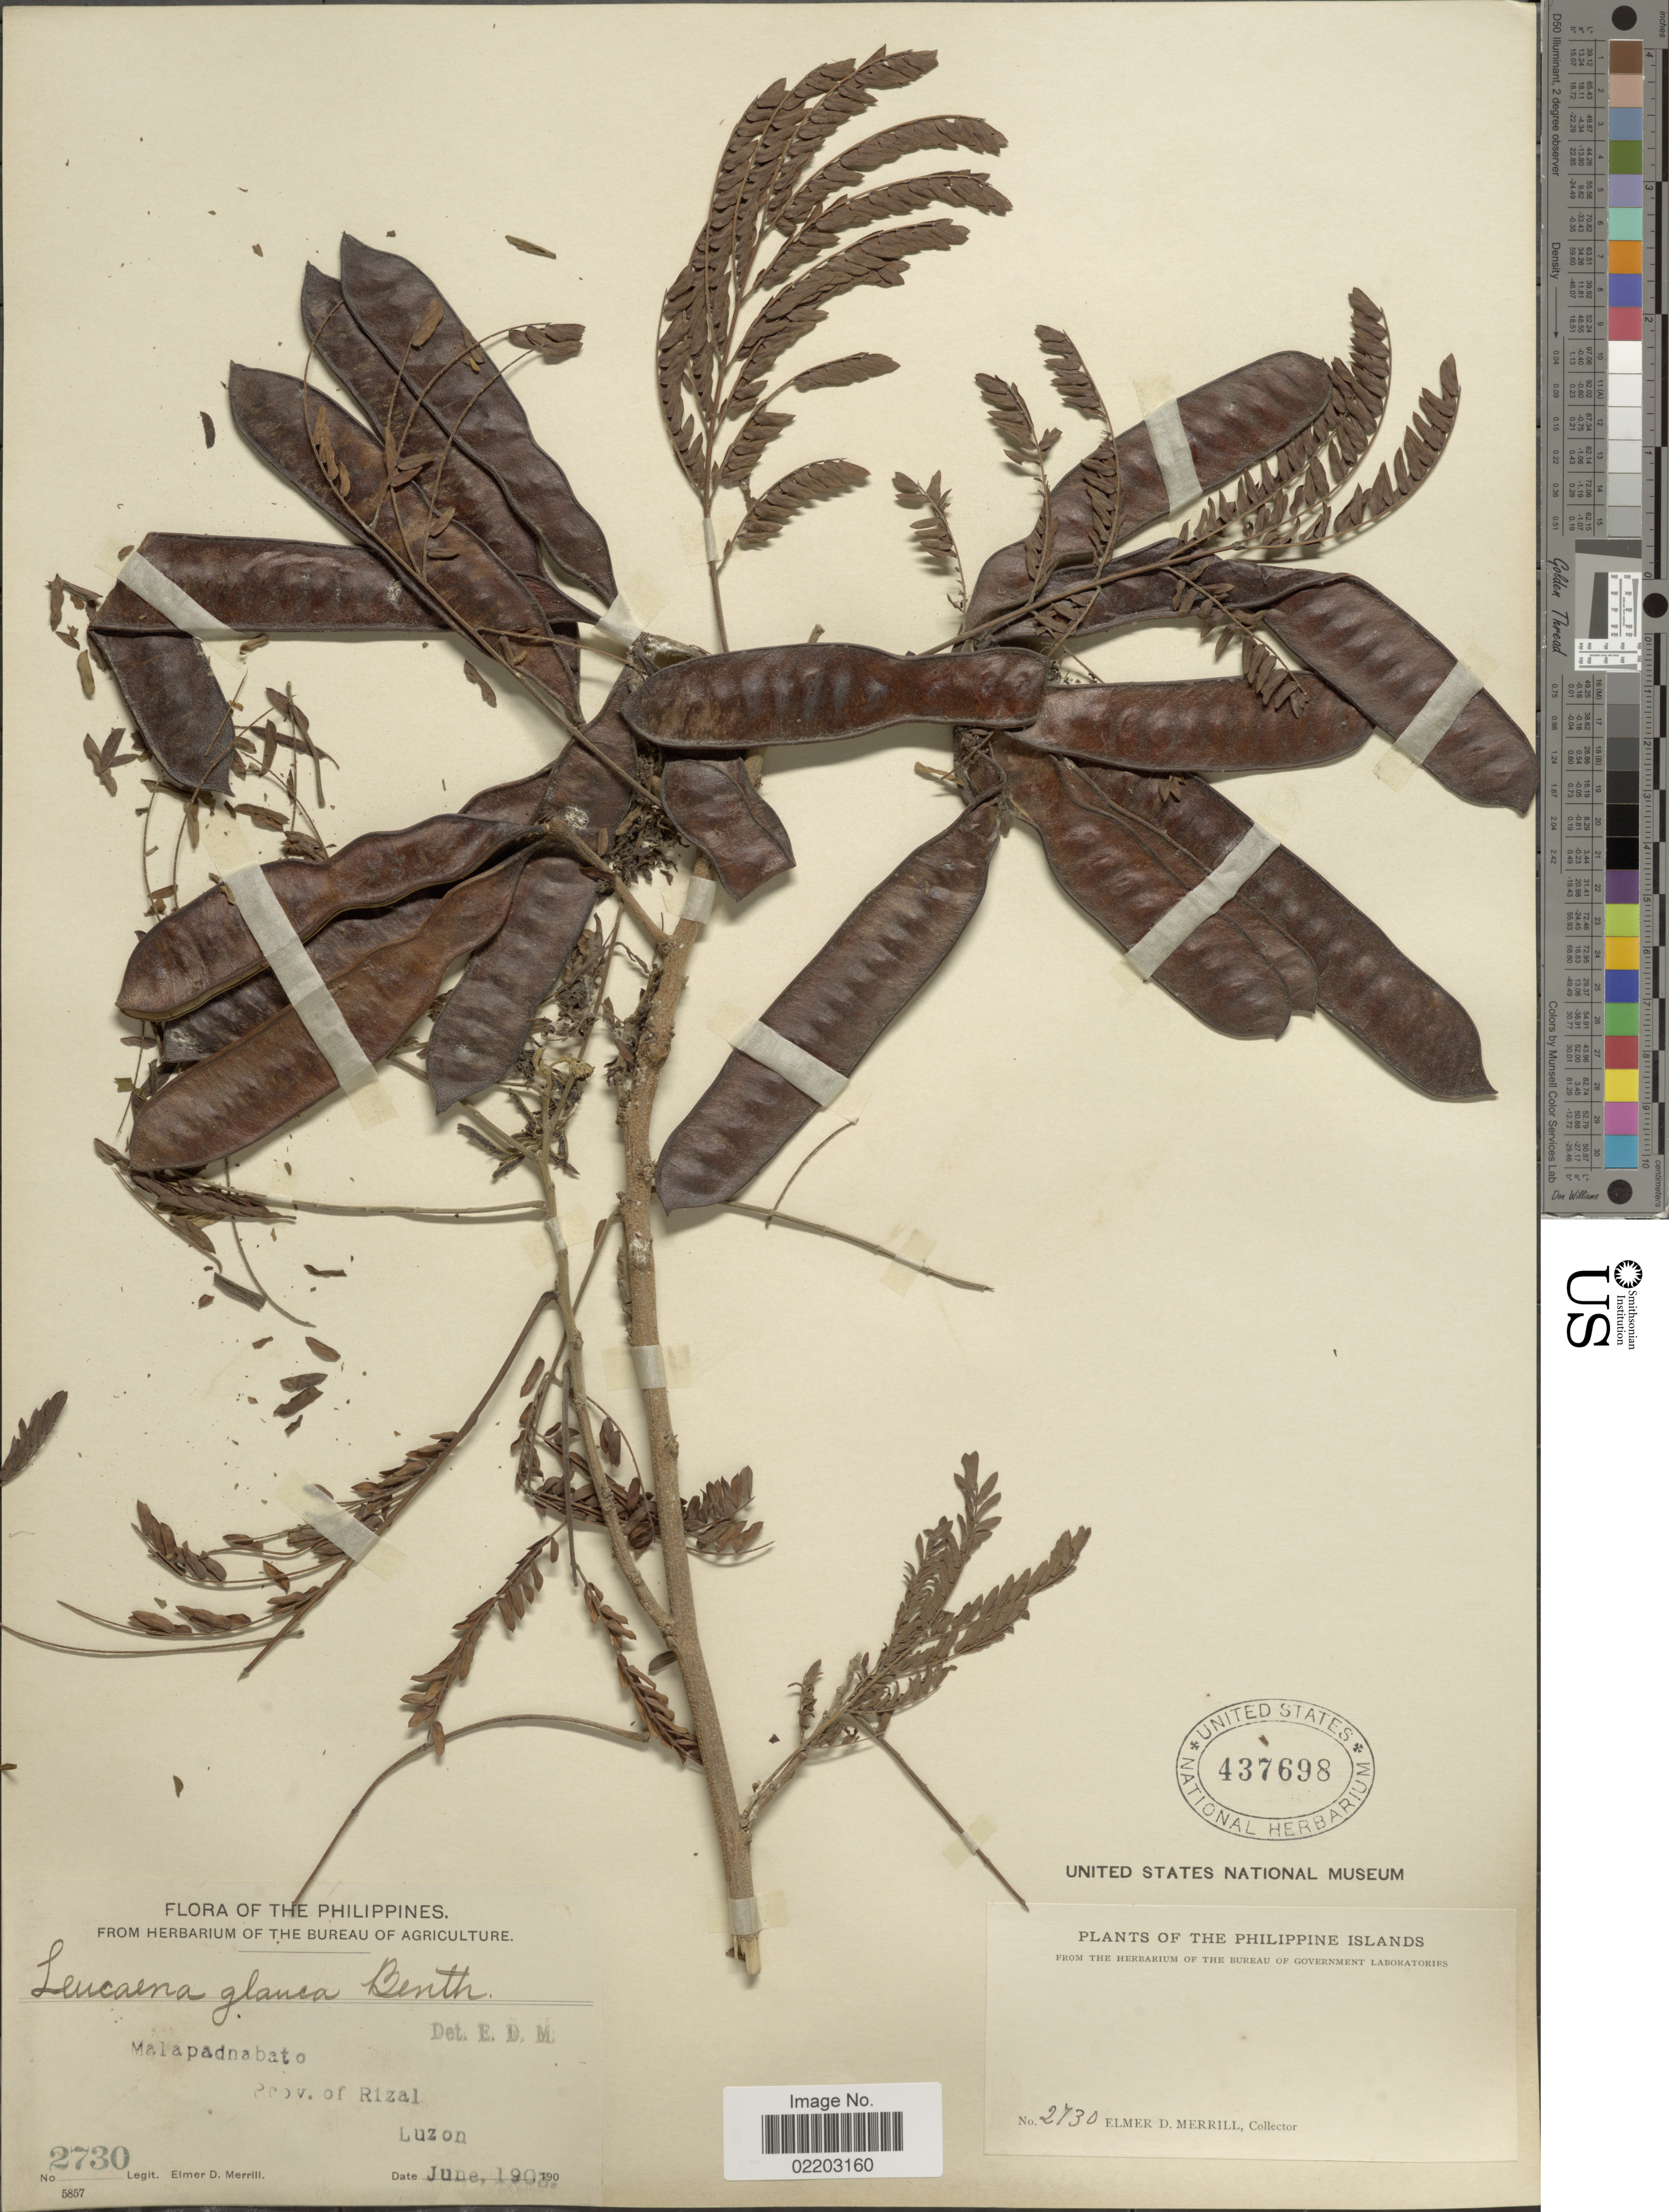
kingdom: Plantae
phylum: Tracheophyta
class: Magnoliopsida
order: Fabales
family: Fabaceae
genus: Leucaena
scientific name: Leucaena glauca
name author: (L.) Benth.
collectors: E. D. Merrill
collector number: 2730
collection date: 1903-06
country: Philippines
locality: The Philippine Islands, Malapadnabato, Prov. of Rizal, Luzon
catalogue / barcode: US 437698